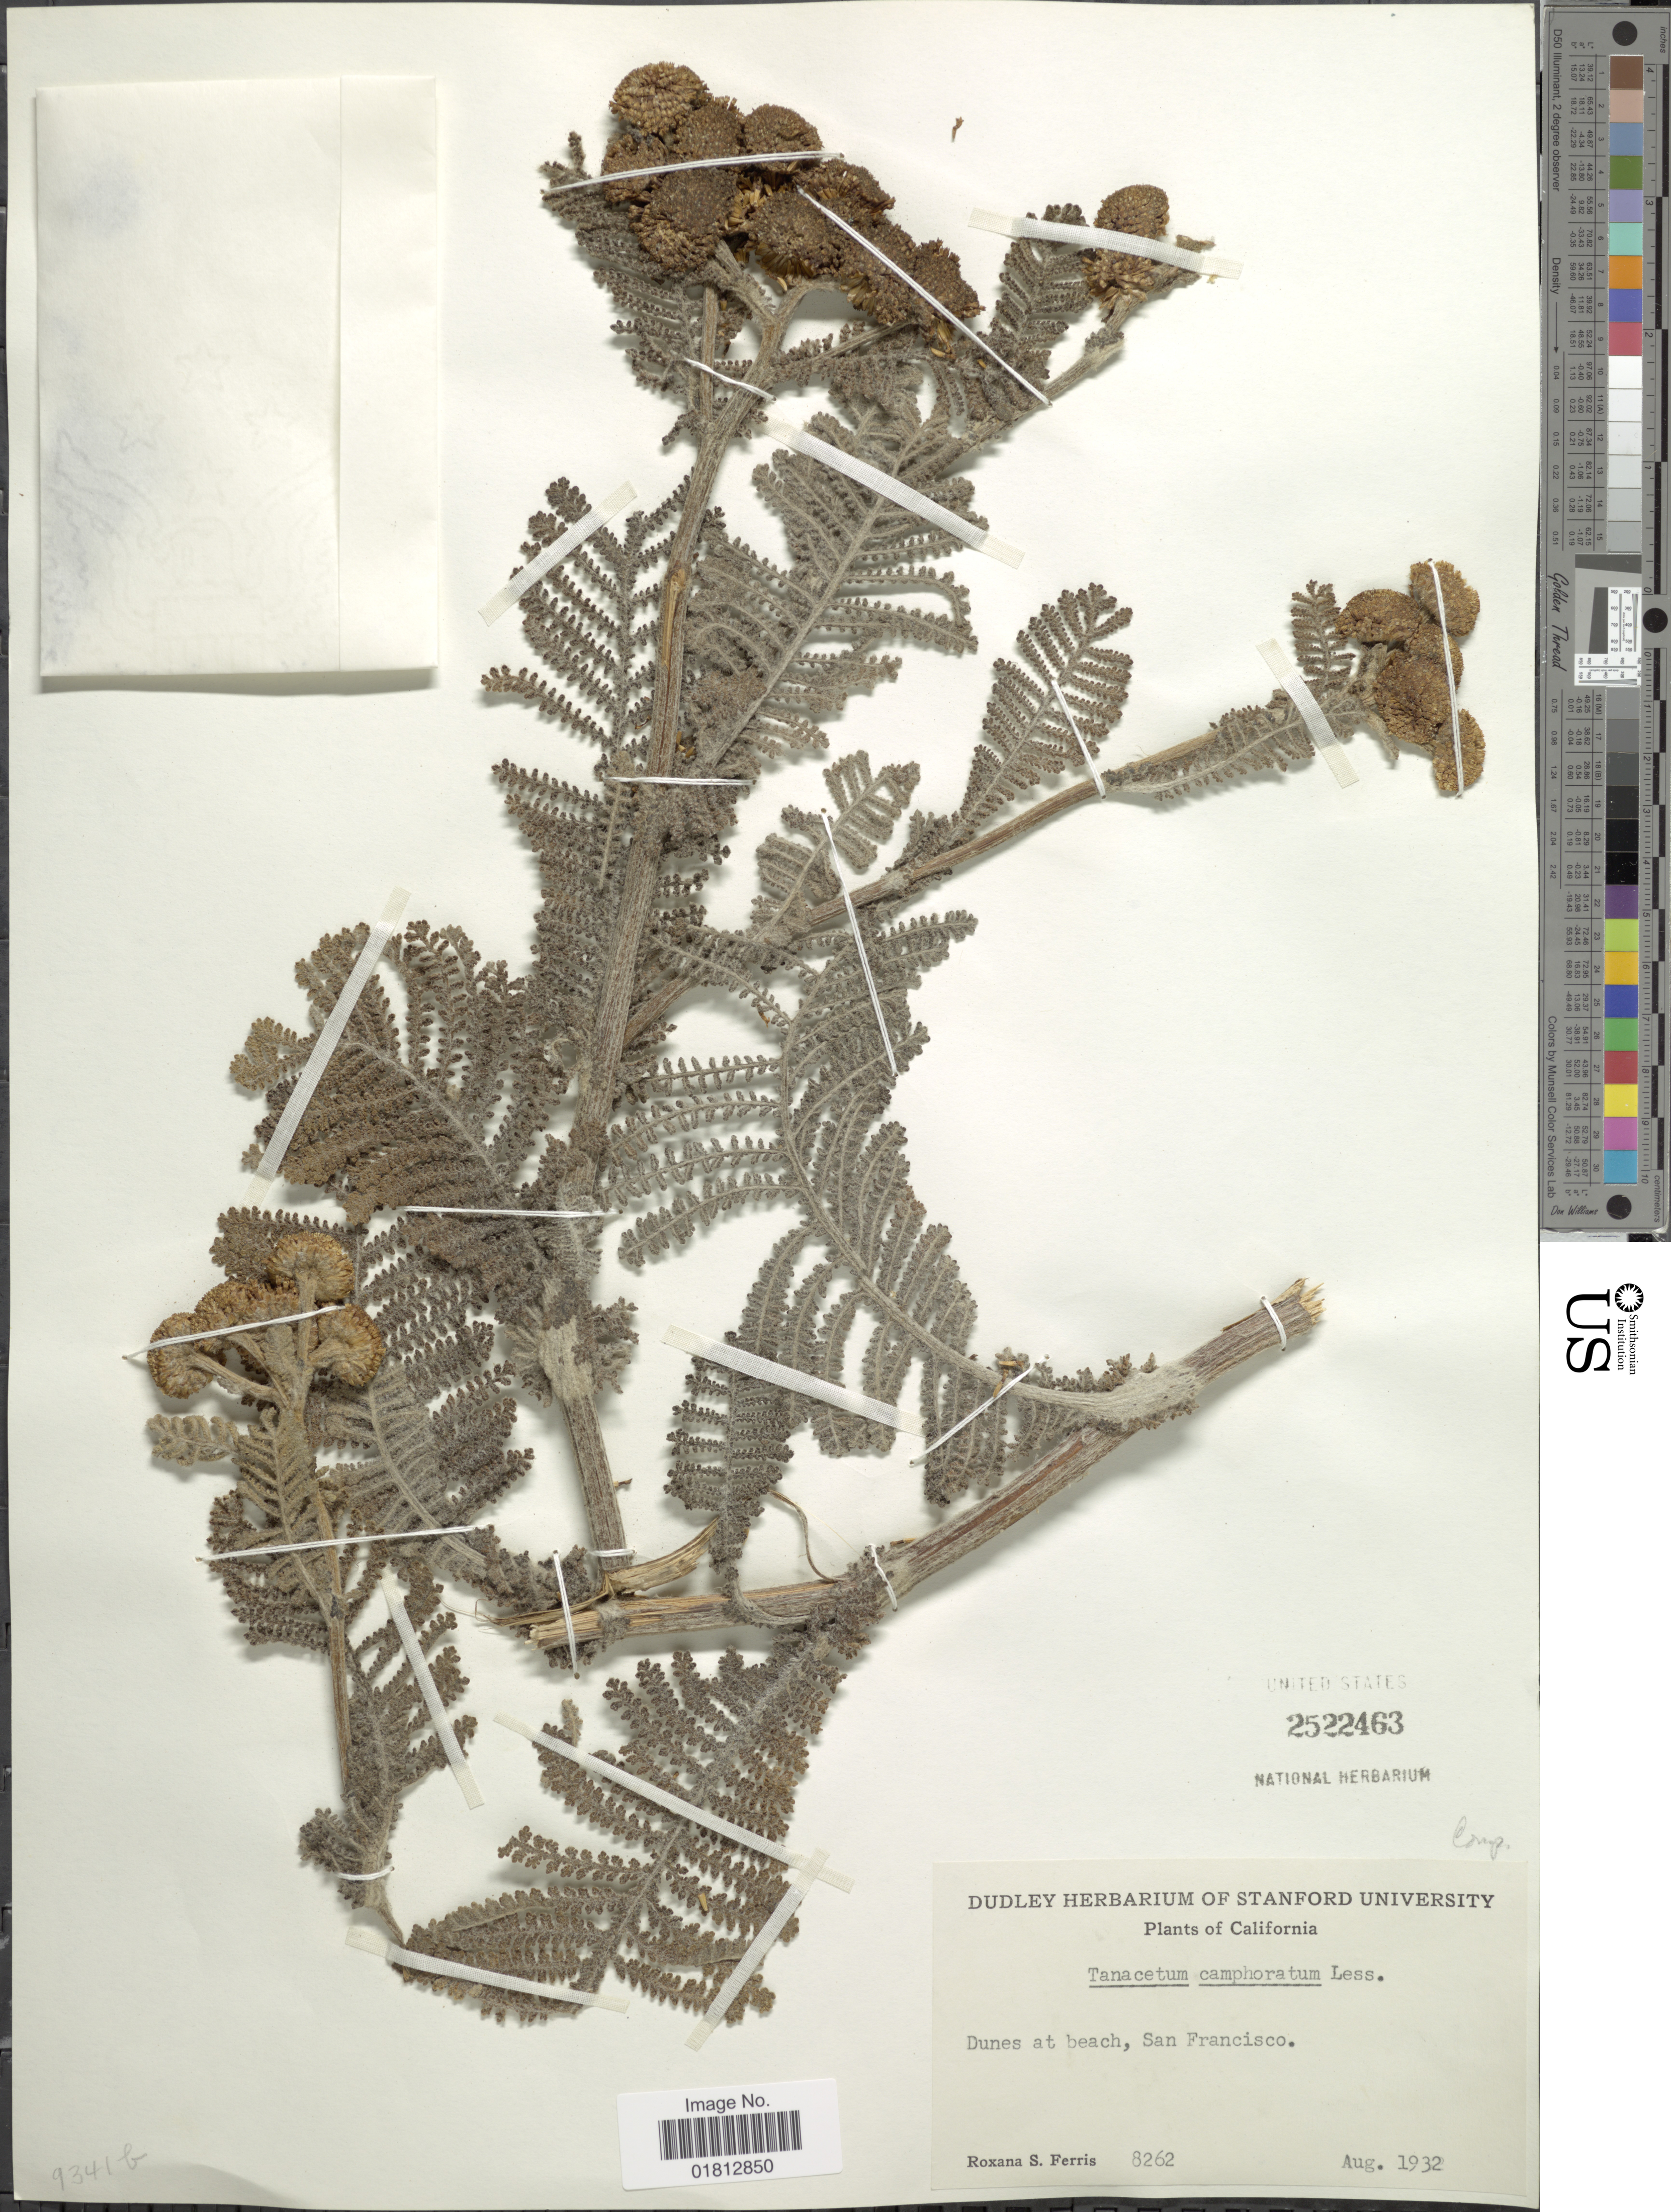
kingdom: Plantae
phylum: Tracheophyta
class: Magnoliopsida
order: Asterales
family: Asteraceae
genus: Tanacetum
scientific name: Tanacetum camphoratum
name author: Less.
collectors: R. S. Ferris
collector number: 8262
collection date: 1932-08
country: United States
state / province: California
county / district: San Francisco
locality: San Francisco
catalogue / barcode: US 2522463